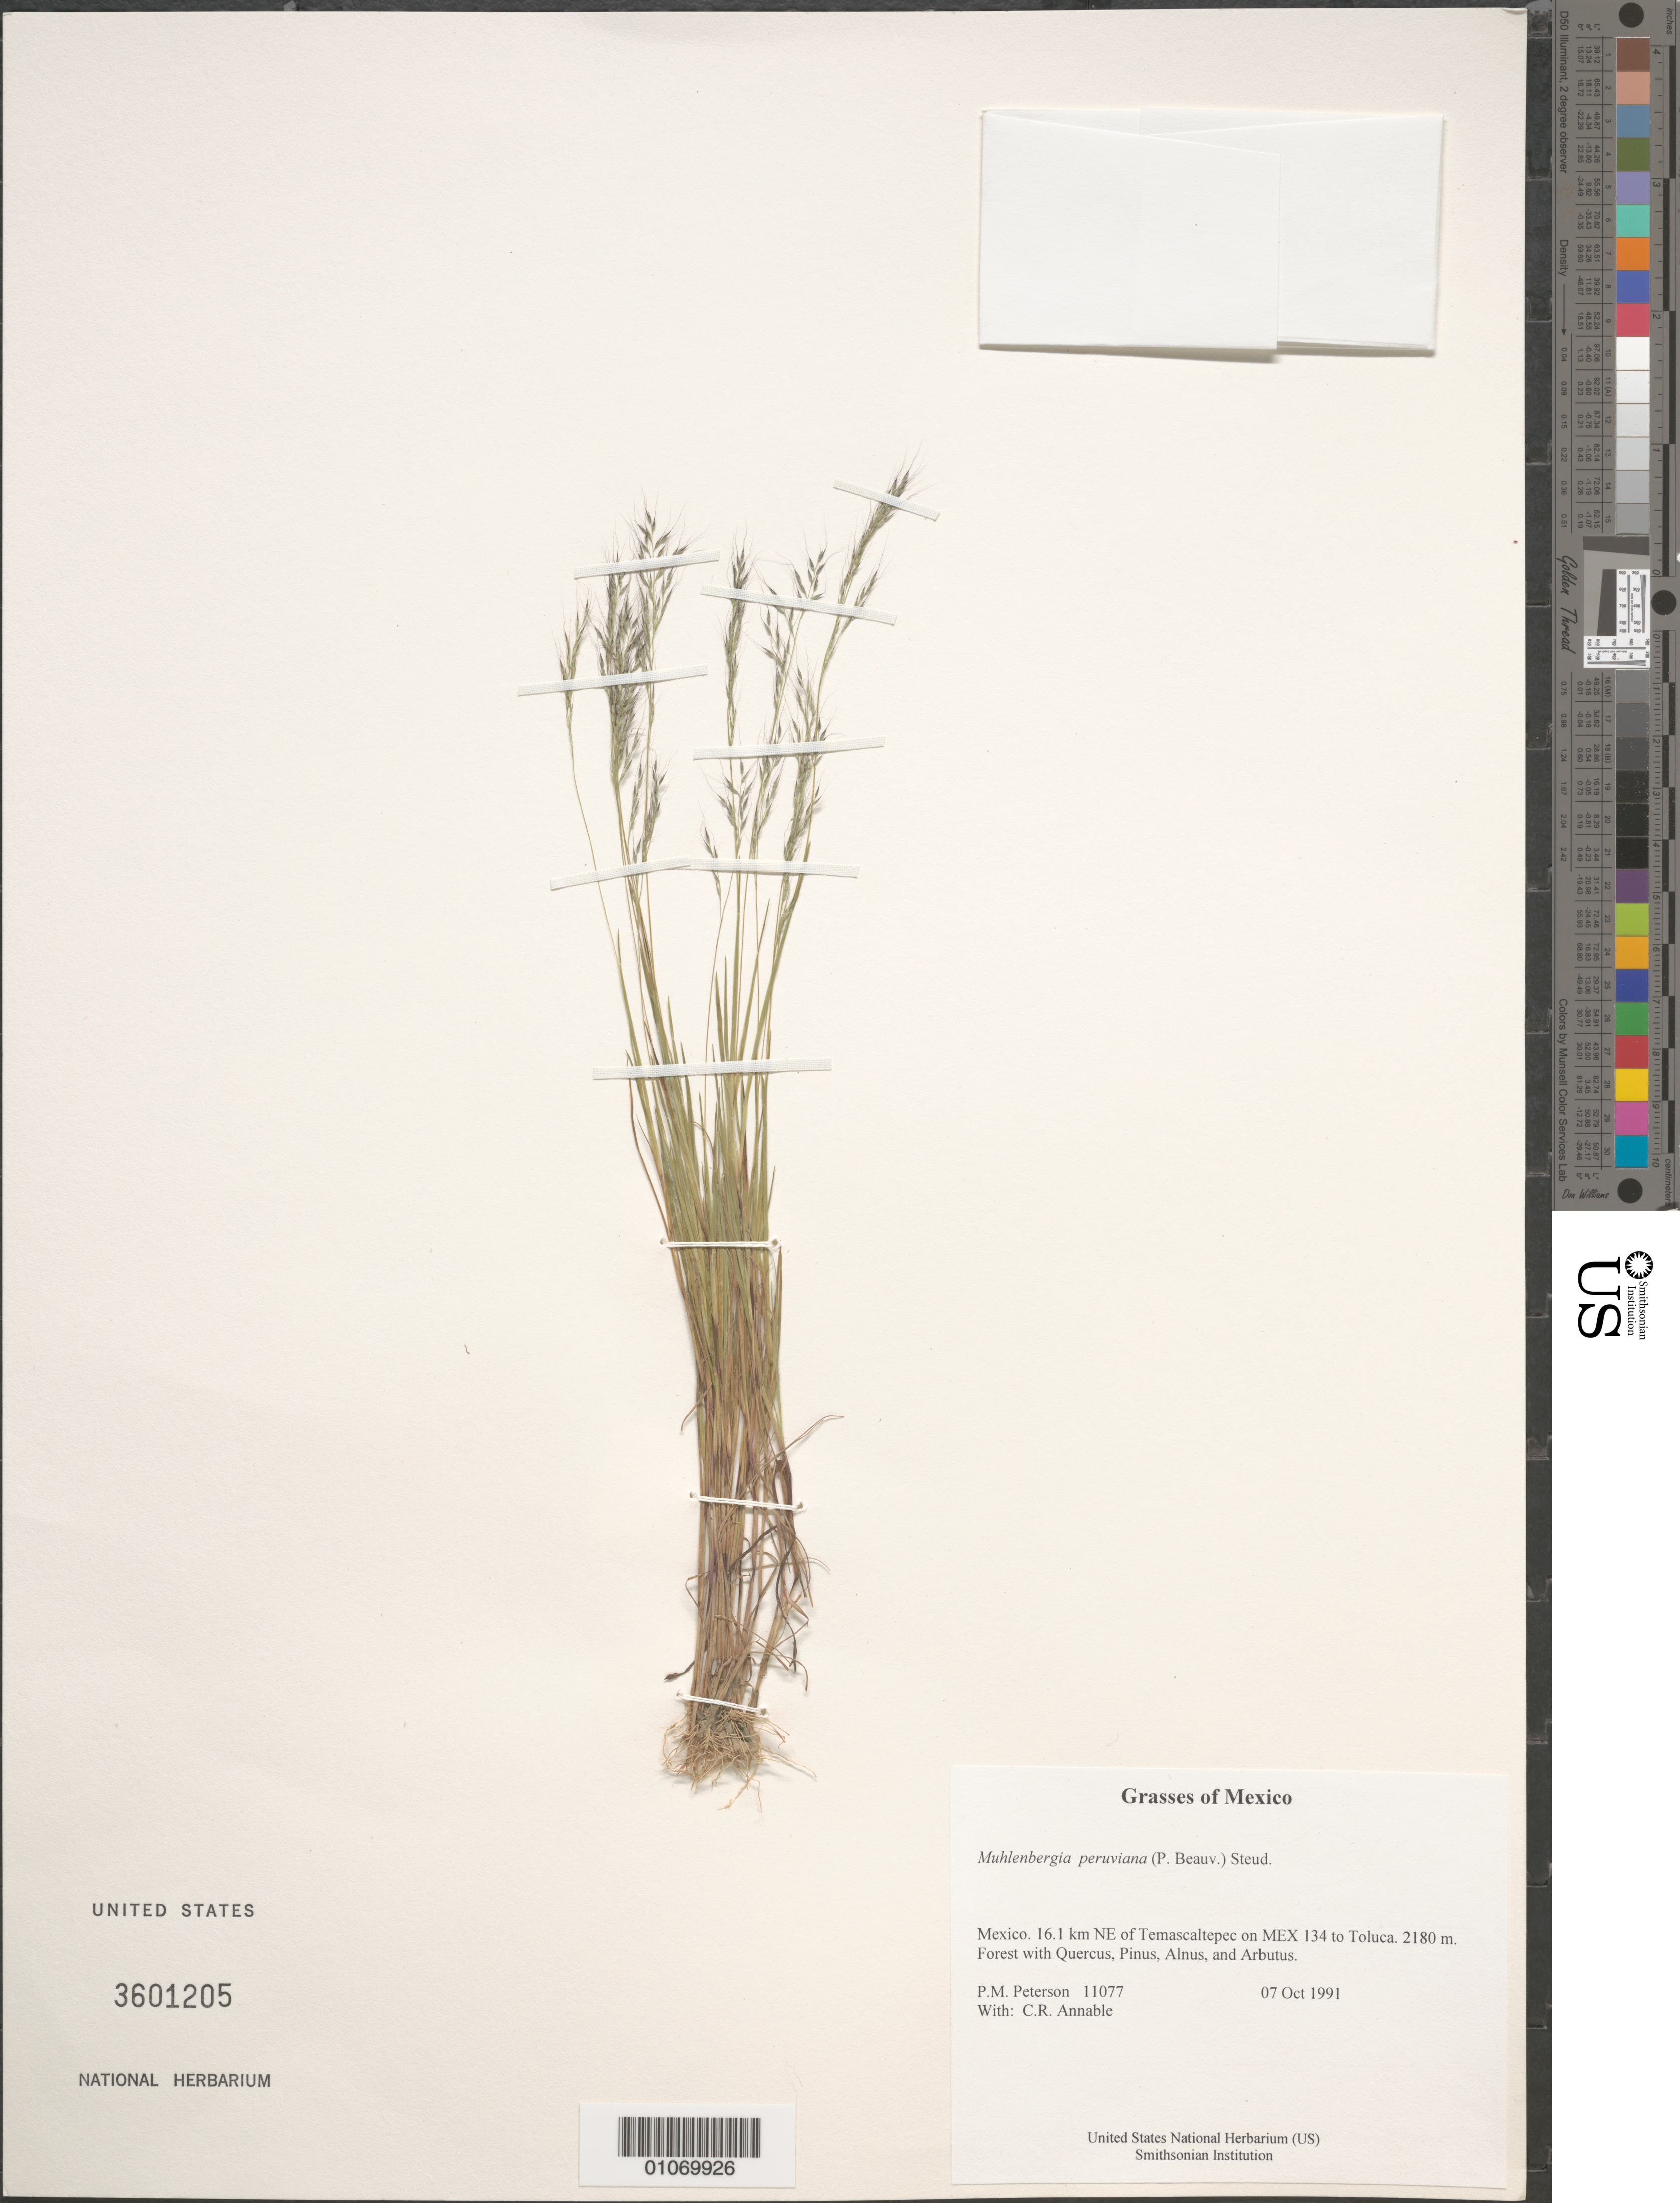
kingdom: Plantae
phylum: Tracheophyta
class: Liliopsida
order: Poales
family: Poaceae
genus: Muhlenbergia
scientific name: Muhlenbergia peruviana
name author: (P. Beauv.) Steud.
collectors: P. M. Peterson & C. R. Annable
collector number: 11077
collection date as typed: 07 Oct 1991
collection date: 1991-10-07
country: Mexico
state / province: México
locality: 16.1 km NE of Temascaltepec on MEX 134 to Toluca.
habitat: Forest with Quercus, Pinus, Alnus, and Arbutus.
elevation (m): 2180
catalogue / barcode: US 3601205